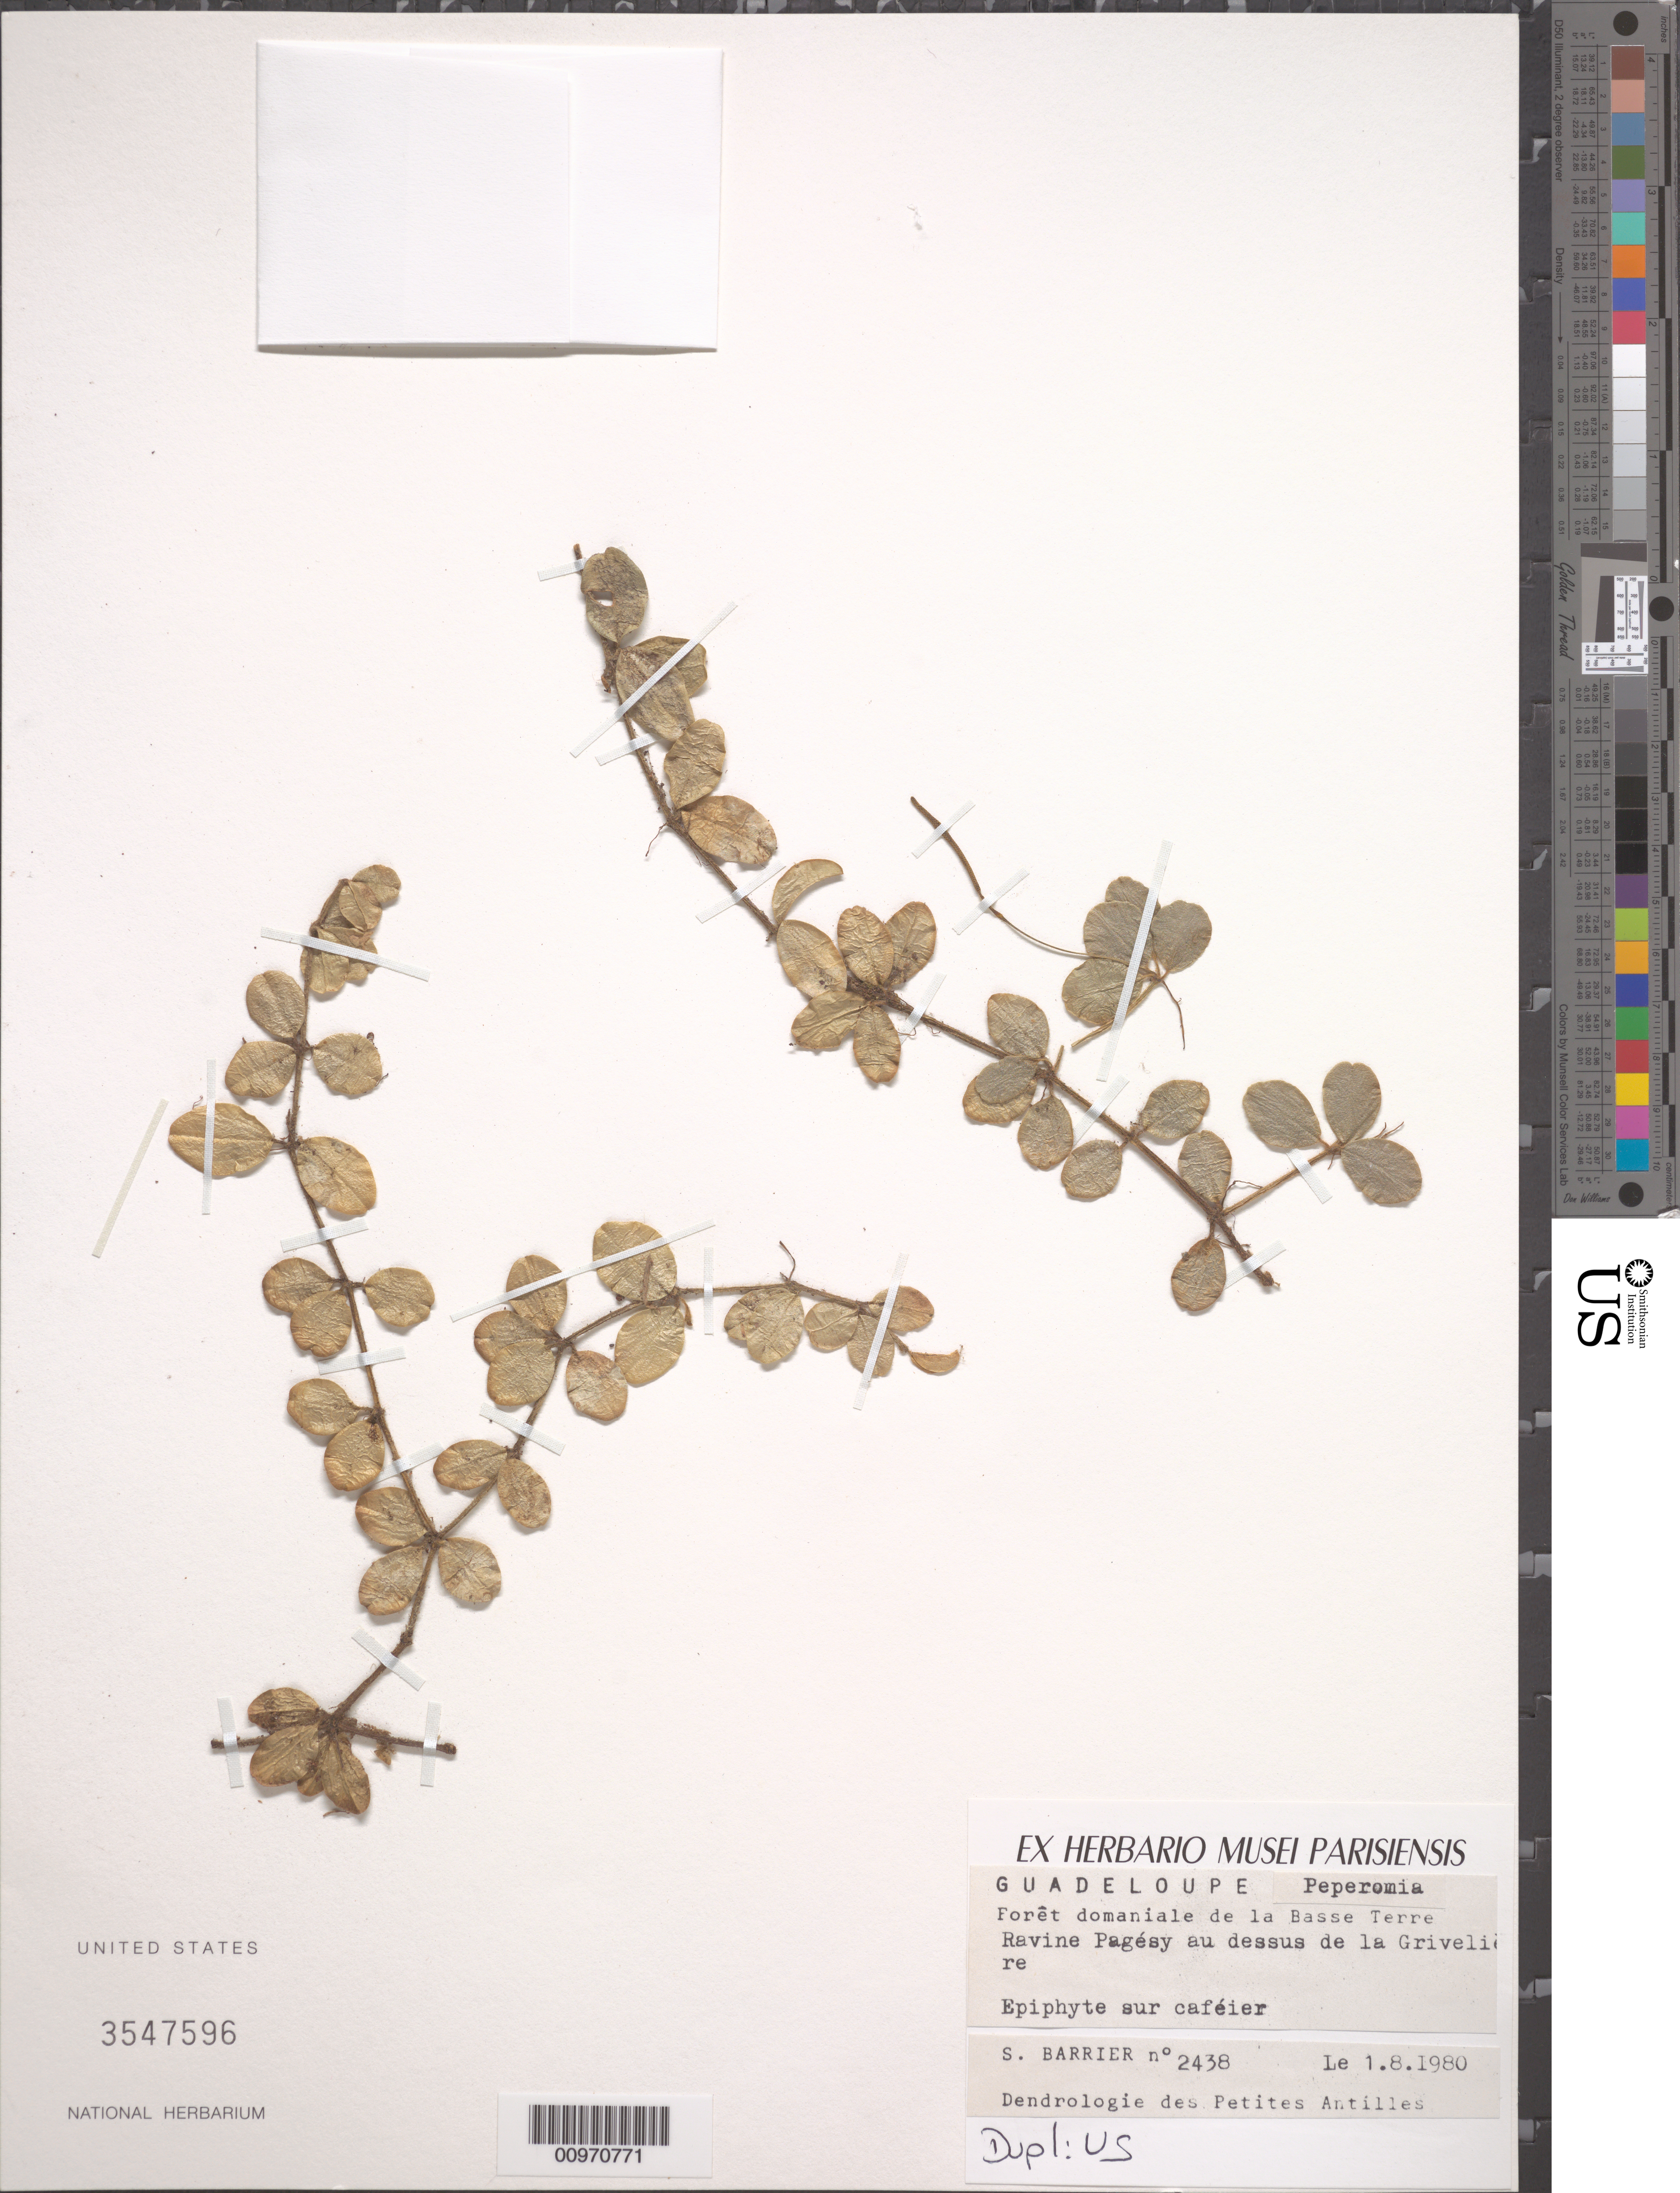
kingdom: Plantae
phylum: Tracheophyta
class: Magnoliopsida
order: Piperales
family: Piperaceae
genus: Peperomia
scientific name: Peperomia sp.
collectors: S. Barrier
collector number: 2438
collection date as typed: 01 Aug 1980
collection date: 1980-08-01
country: Guadeloupe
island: Basse Terre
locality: Basse Terre, Ravine Pagésy au dessus de la Griveliore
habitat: Forêt dominale, sur caféier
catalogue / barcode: US 3547596